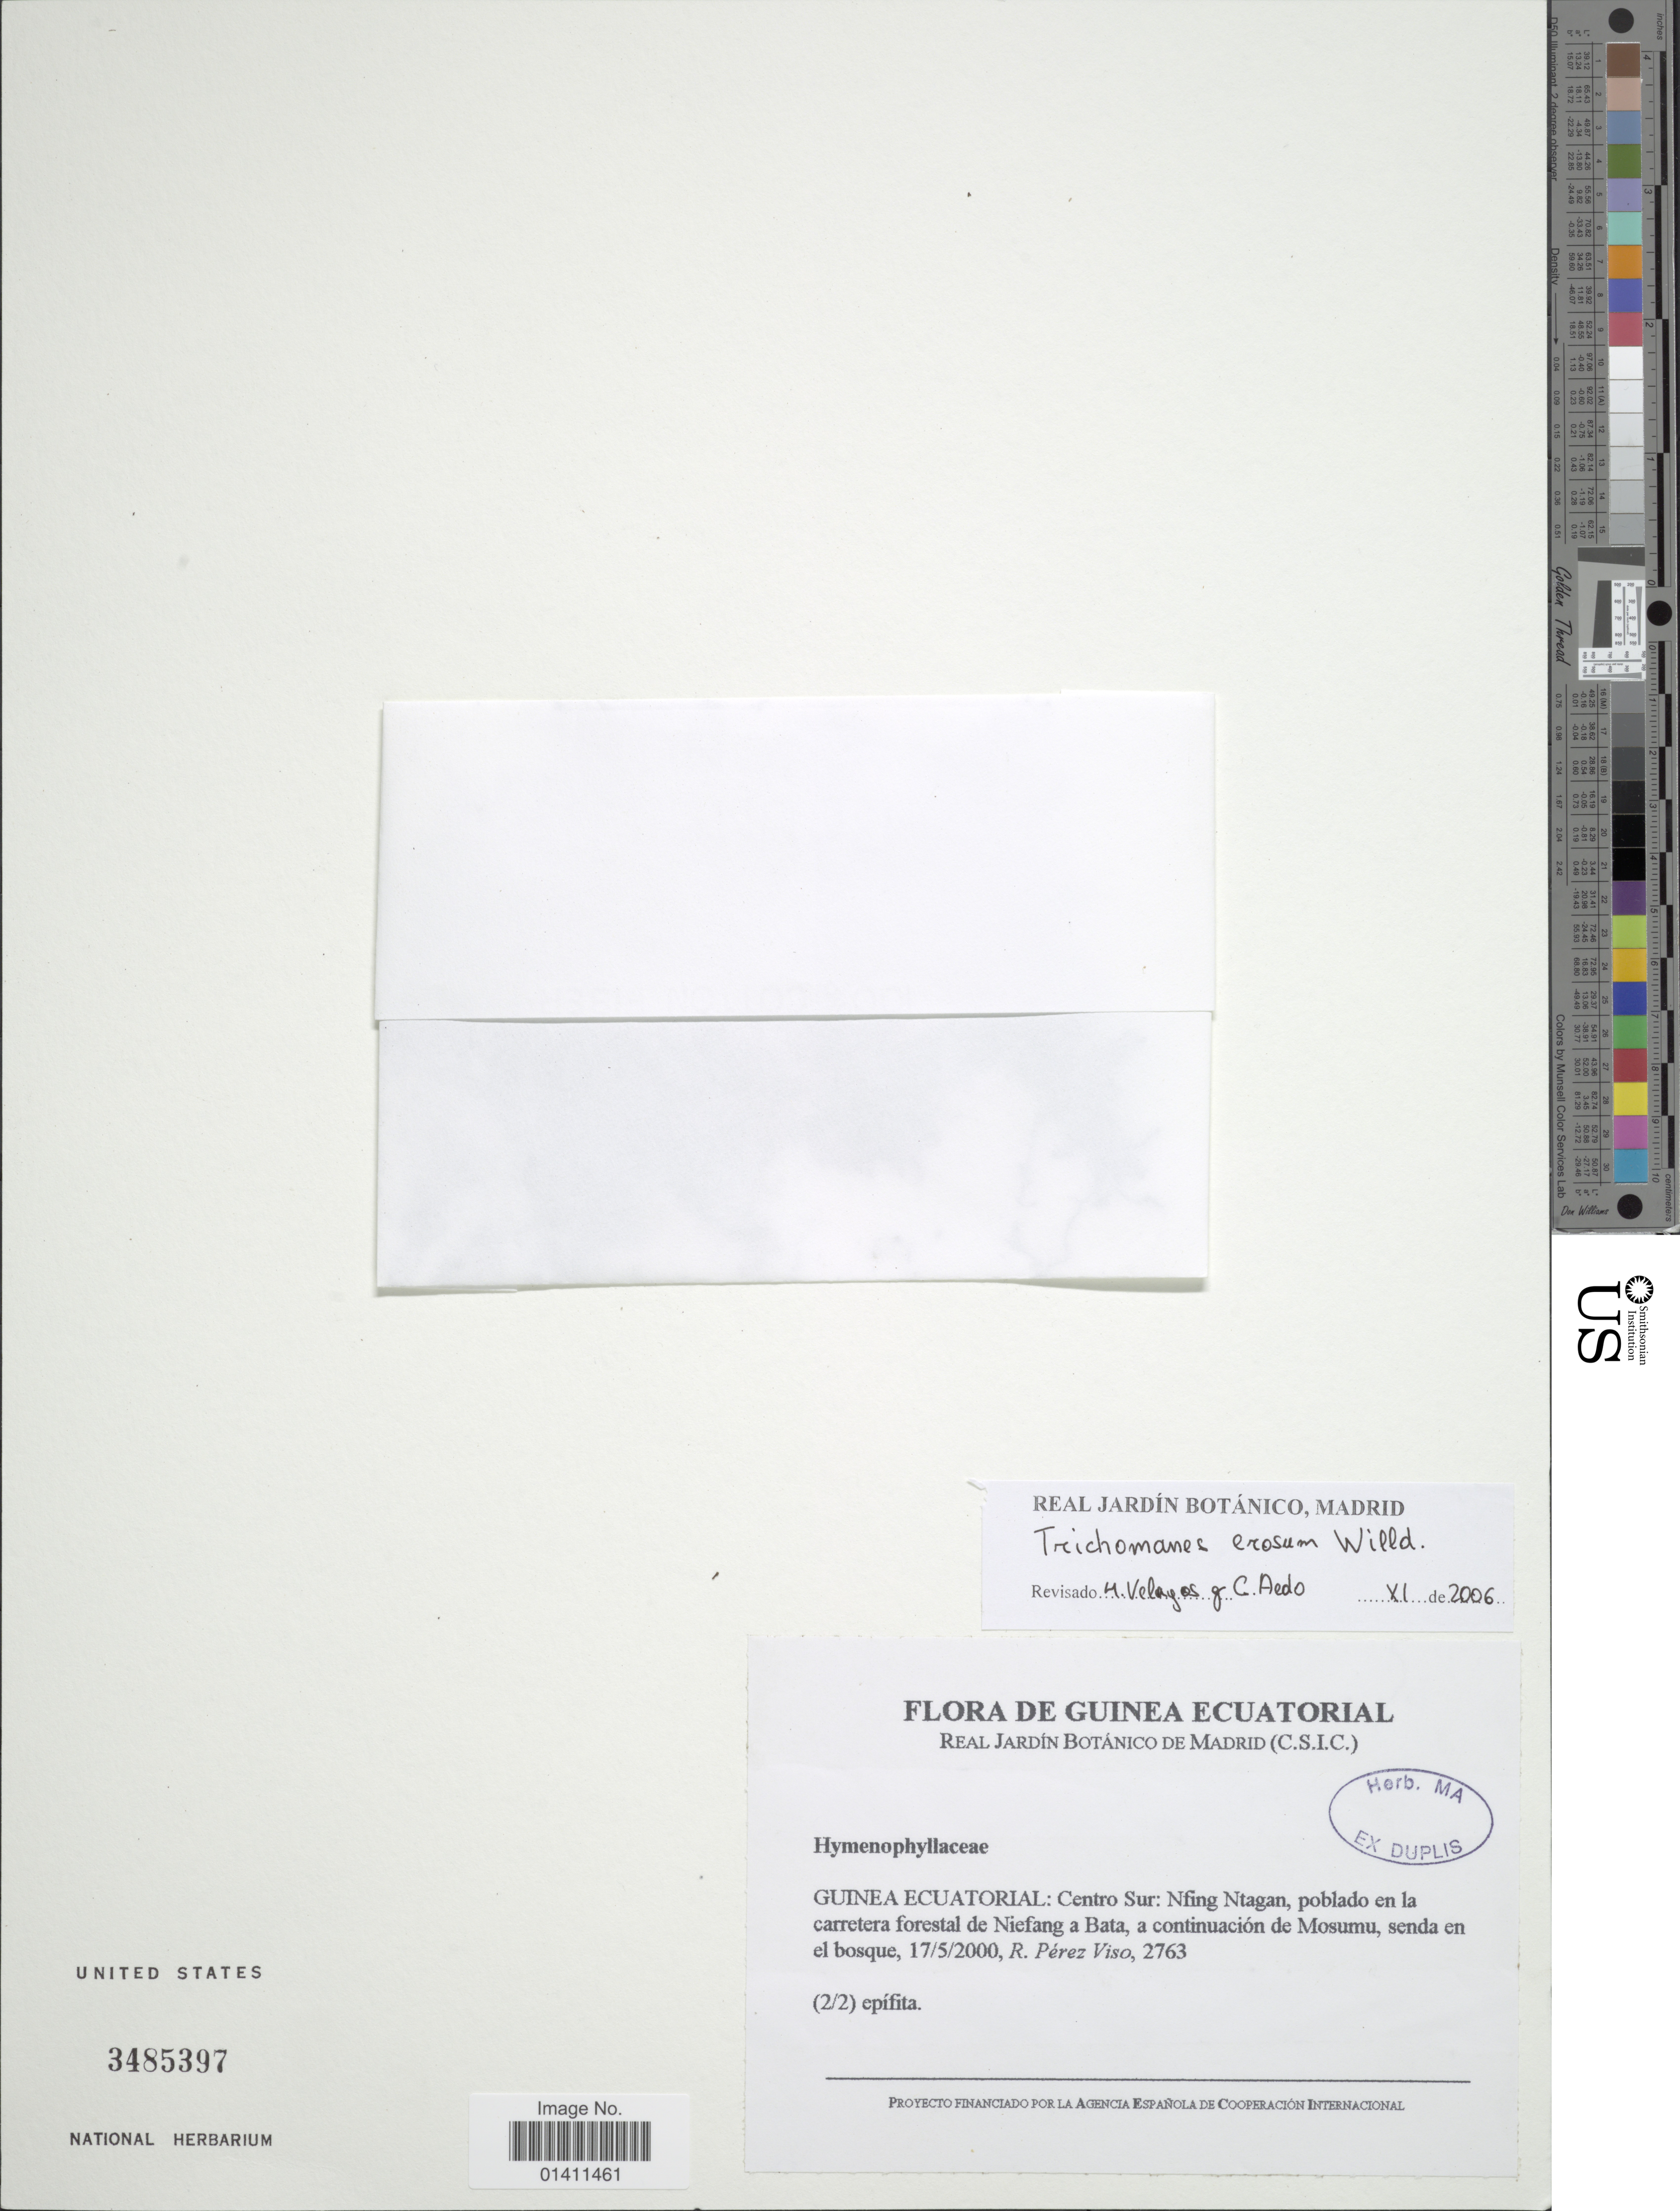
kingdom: Plantae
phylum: Tracheophyta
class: Polypodiopsida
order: Hymenophyllales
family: Hymenophyllaceae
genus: Didymoglossum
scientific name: Didymoglossum erosum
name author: (Willd.) J.P. Roux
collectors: R. Perez Viso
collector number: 2763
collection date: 2000-05-17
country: Equatorial Guinea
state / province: Centro Sur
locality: Guinea Ecuatorial: Centro Sur: Nfing Ntagan, poblado en la carretera forestal de Niefang a Bata, a continuacion de Mosumu, senda en el bosque.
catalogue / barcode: US 3485397